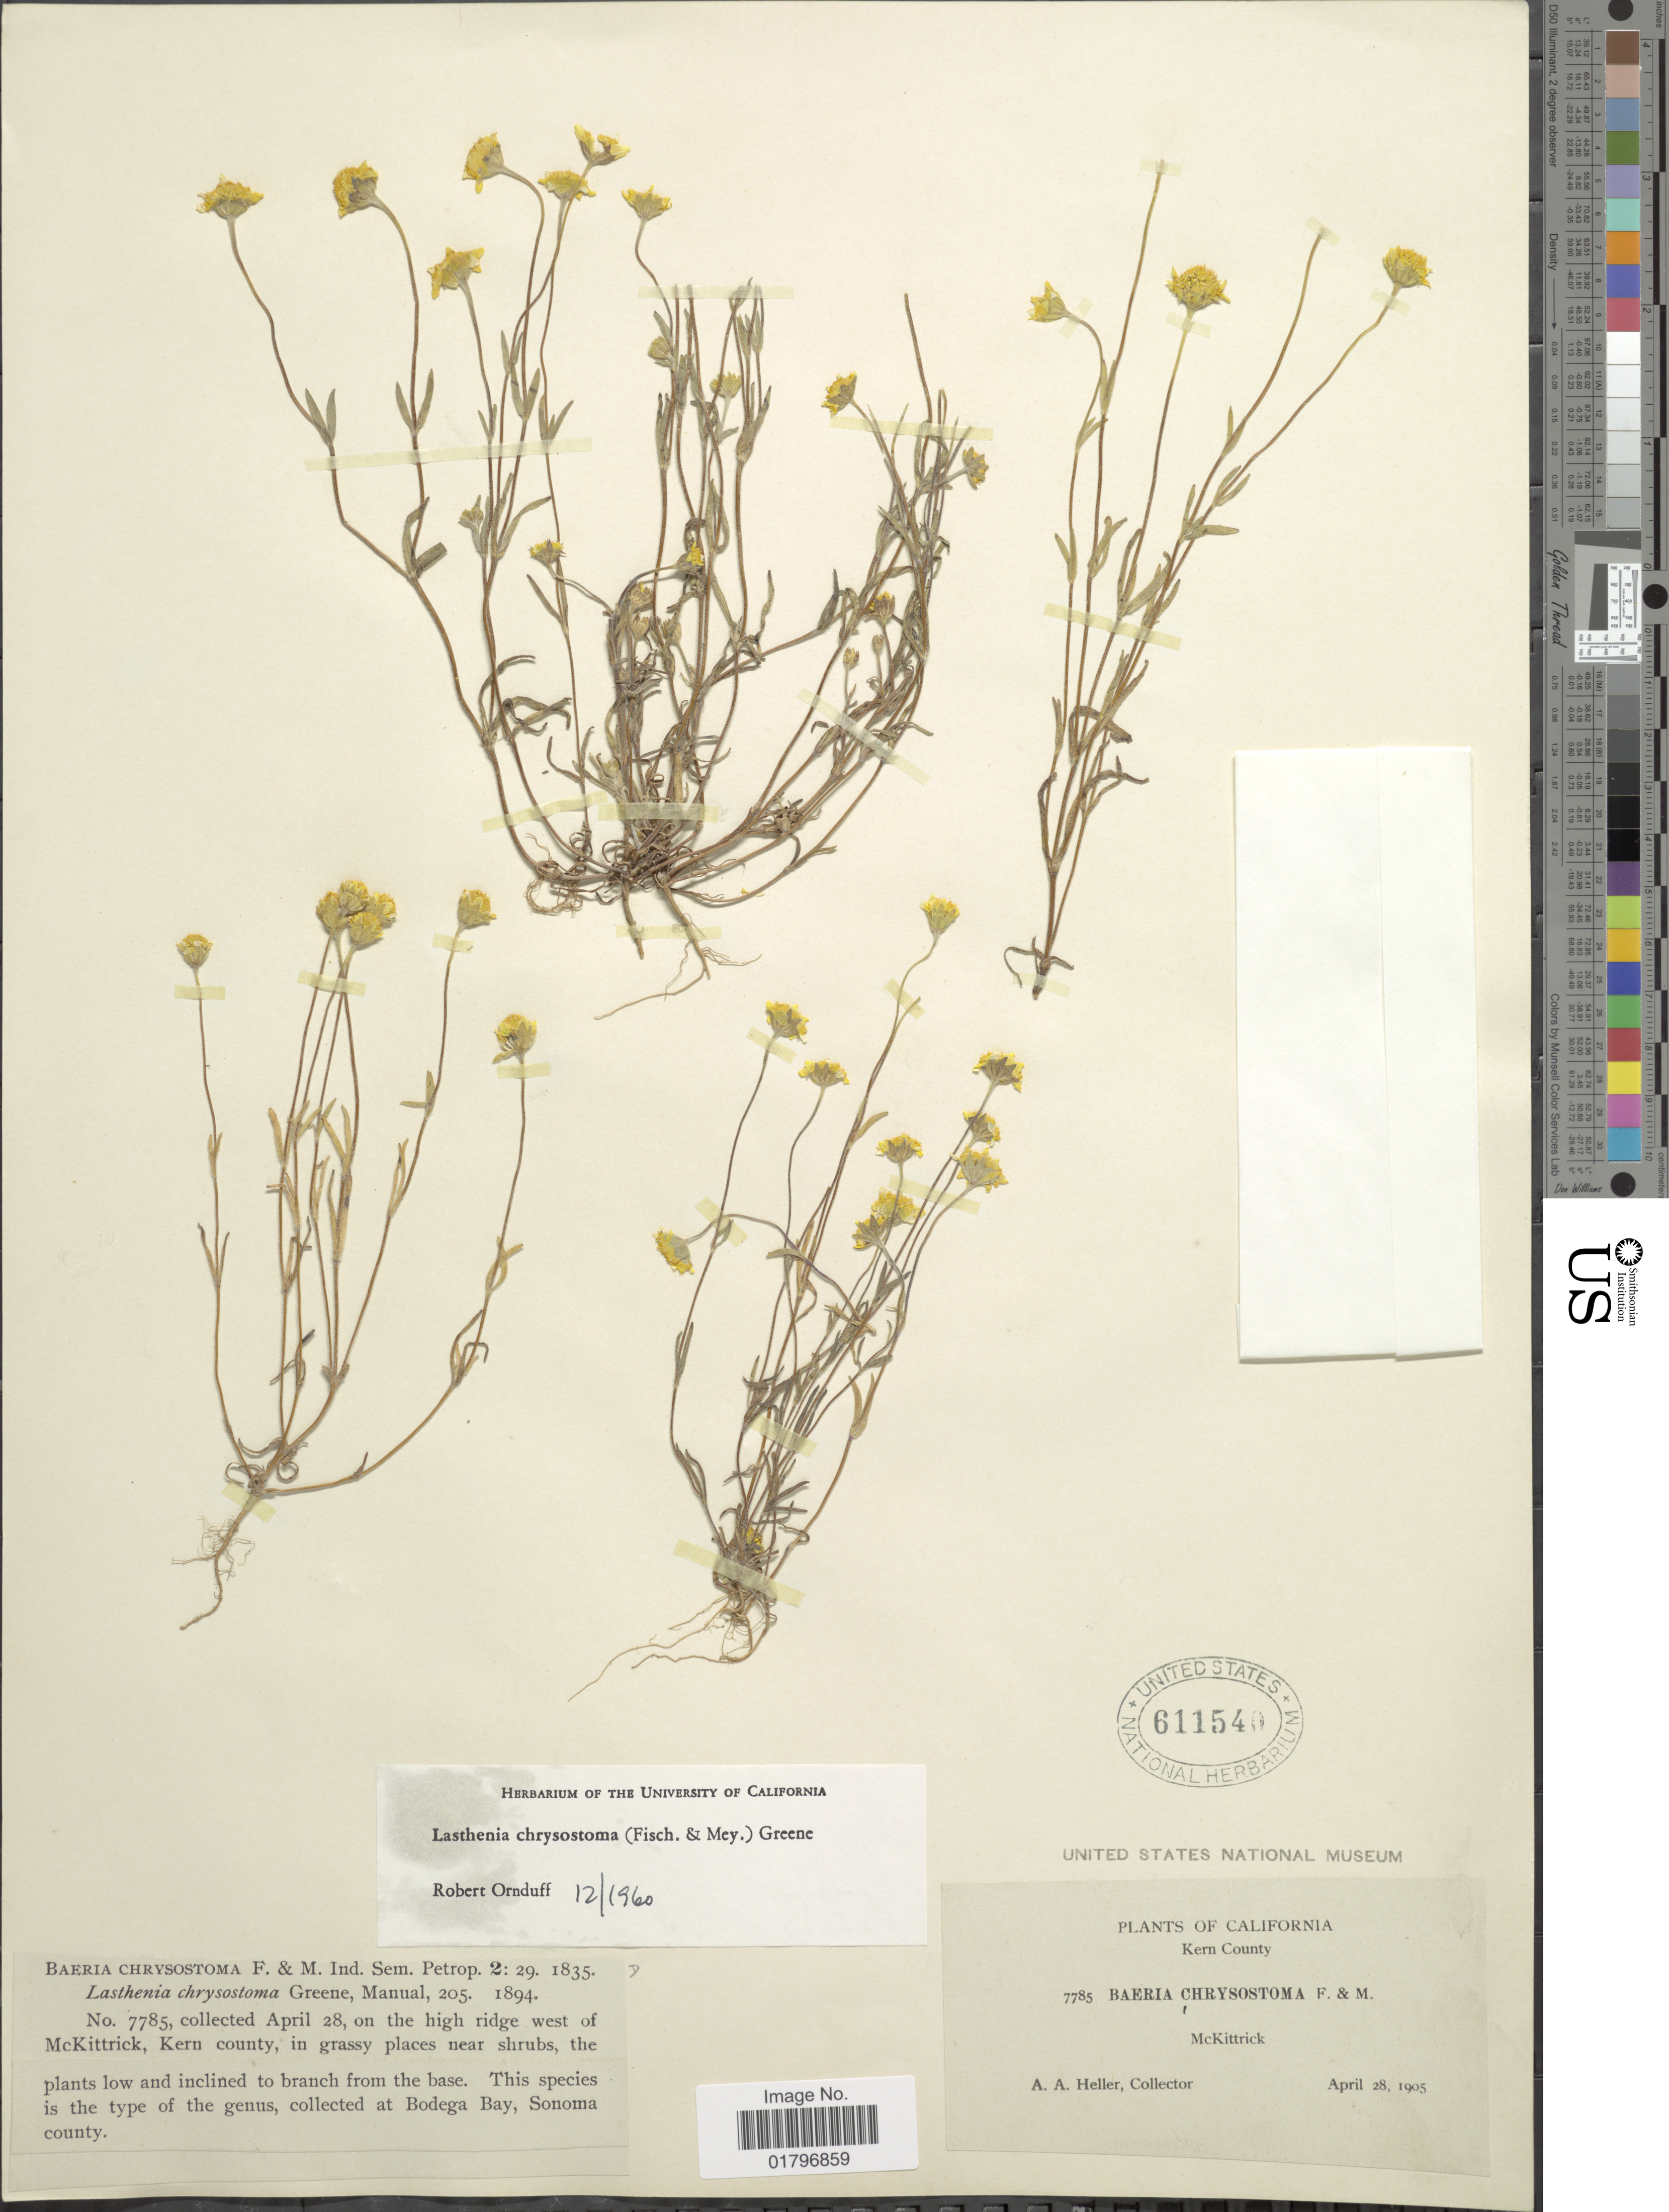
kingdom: Plantae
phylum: Tracheophyta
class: Magnoliopsida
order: Asterales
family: Asteraceae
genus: Lasthenia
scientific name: Lasthenia chrysostoma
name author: (Fisch. & C.A. Mey.) Greene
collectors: A. A. Heller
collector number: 7785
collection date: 1905-04-28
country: United States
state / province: California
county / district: Kern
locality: Kern County. McKittrick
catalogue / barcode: US 611540